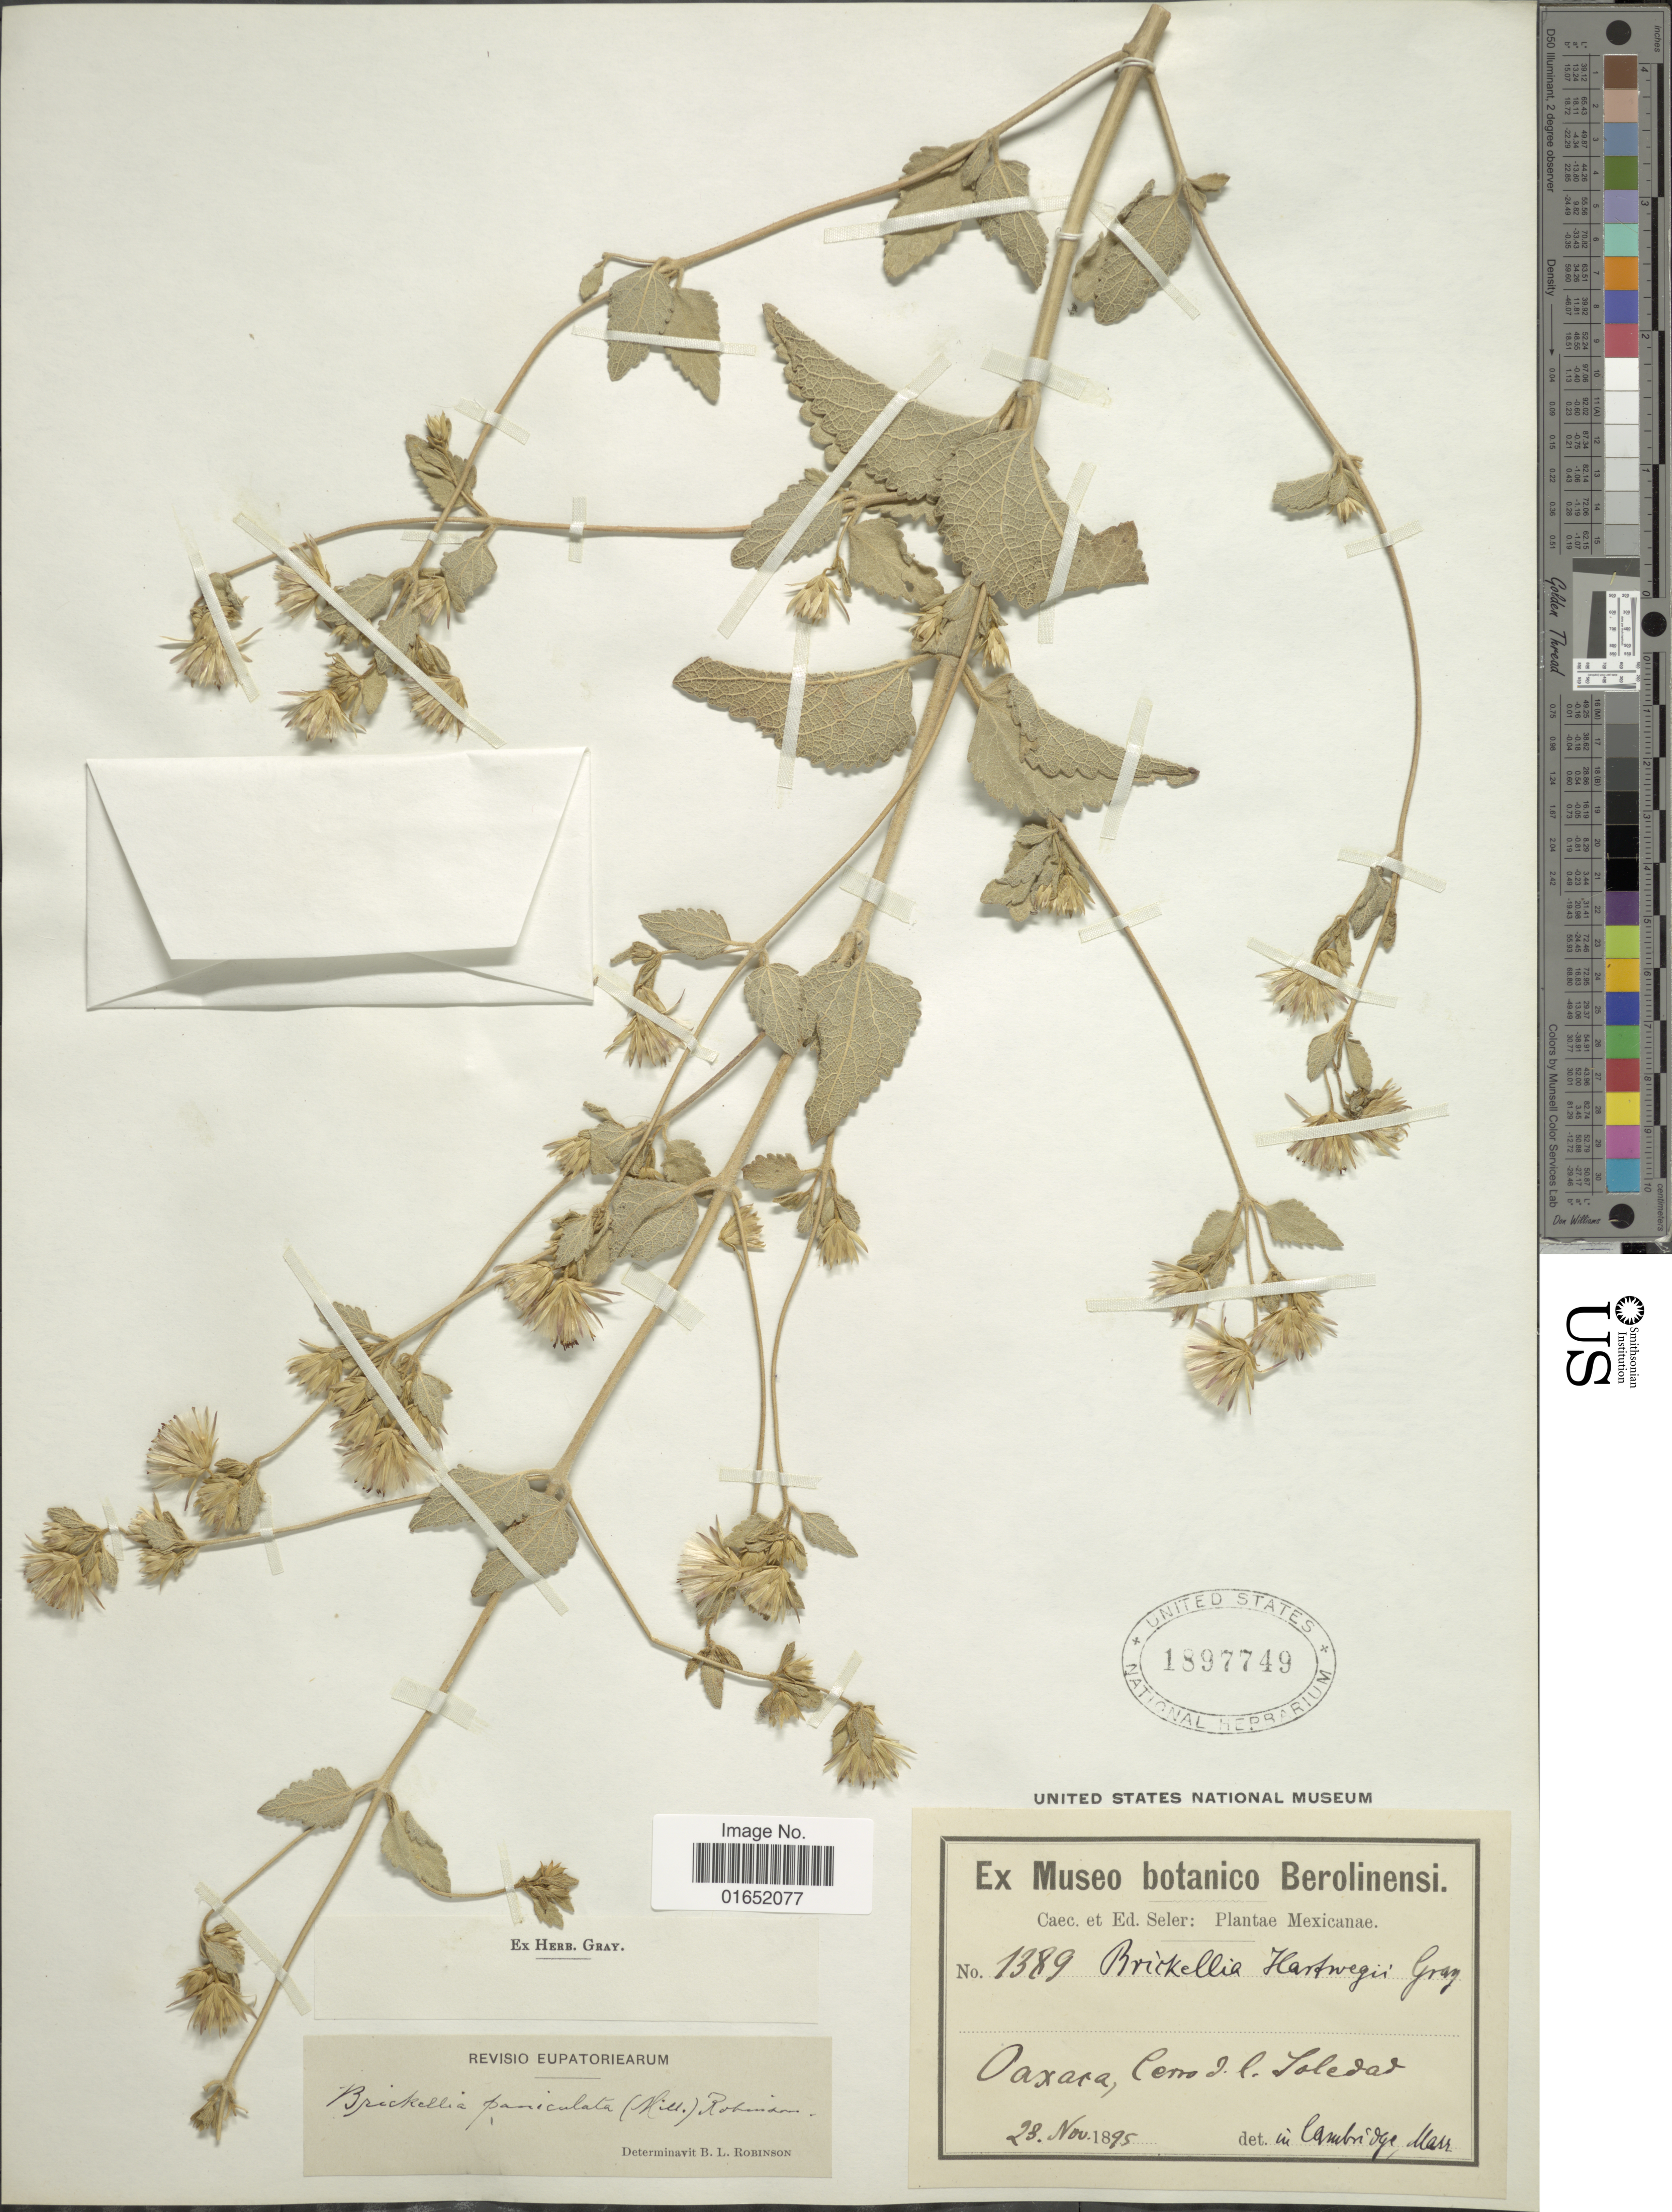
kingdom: Plantae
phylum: Tracheophyta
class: Magnoliopsida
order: Asterales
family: Asteraceae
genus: Brickellia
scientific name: Brickellia paniculata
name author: (Mill.) B.L. Rob.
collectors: ex Caec. et Ed Seler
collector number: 1389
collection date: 1895-11-23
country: Mexico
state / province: Oaxaca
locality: Cerro d.l. Soledad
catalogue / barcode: US 1897749